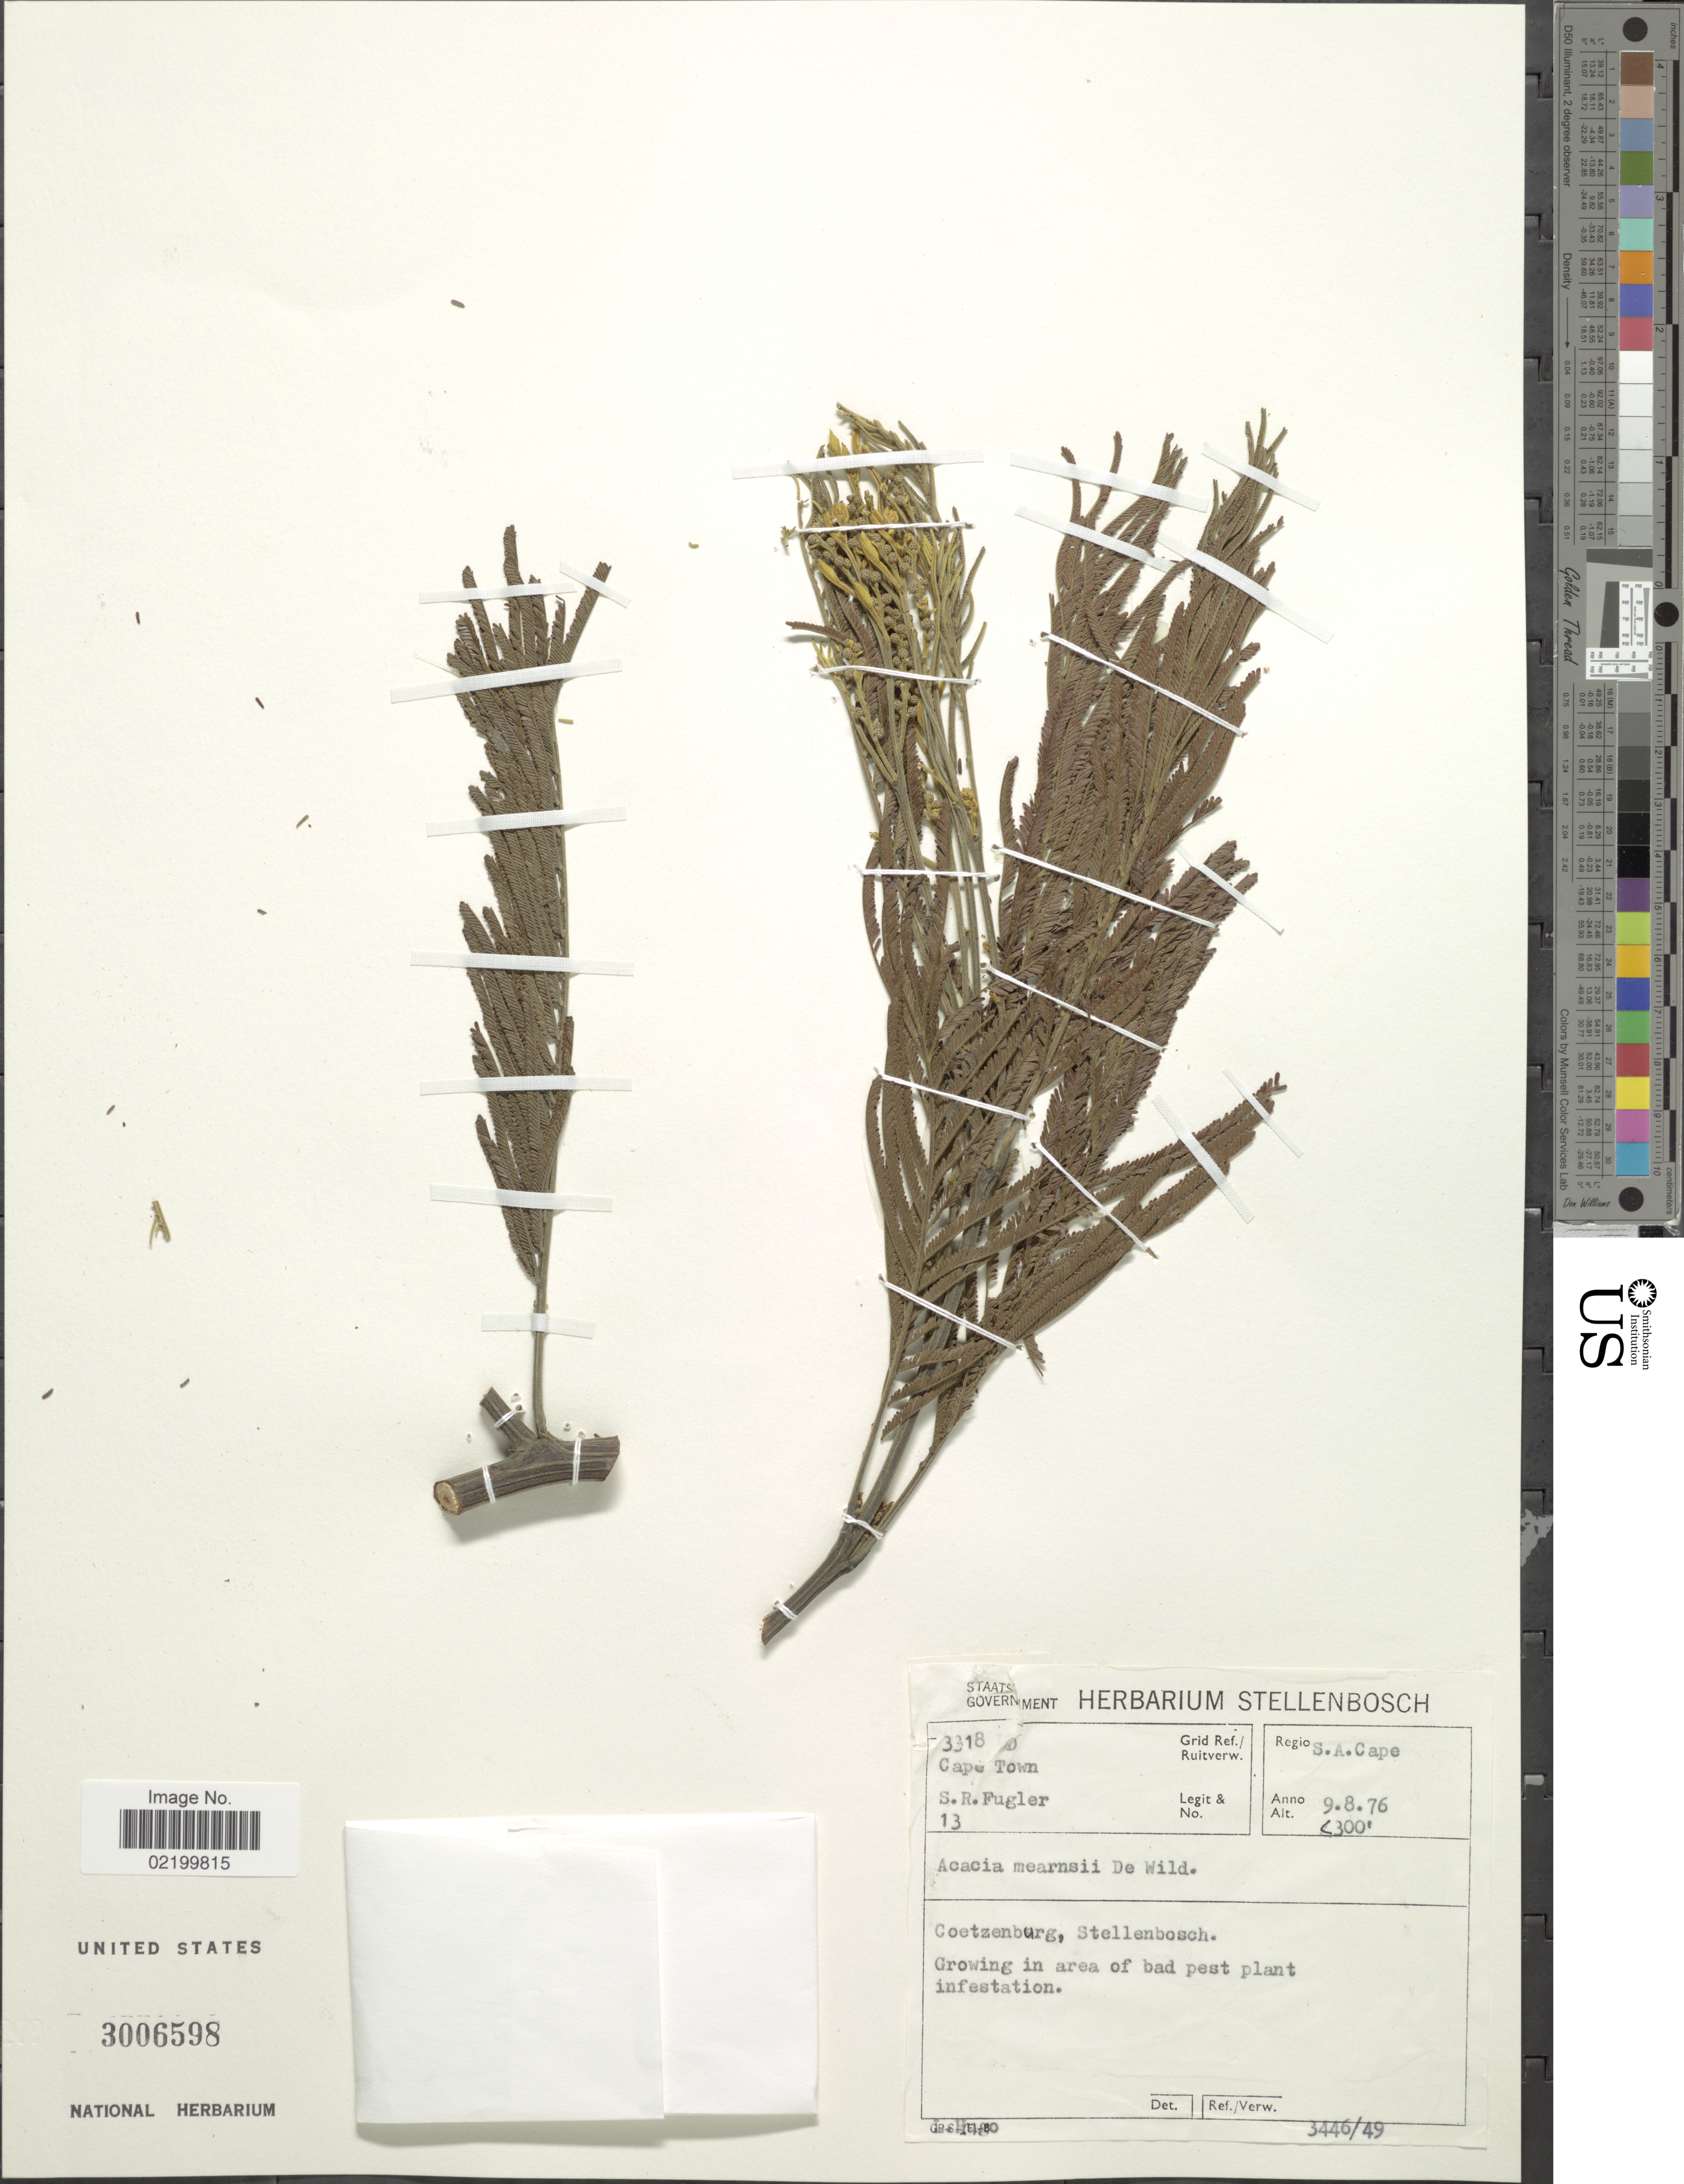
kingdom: Plantae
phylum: Tracheophyta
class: Magnoliopsida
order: Fabales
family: Fabaceae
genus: Acacia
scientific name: Acacia mearnsii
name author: De Wild.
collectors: S. Fugler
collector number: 13 / 3318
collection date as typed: Transcribed d/m/y: 9/8/76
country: South Africa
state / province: Western Cape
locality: Cape Town, S.A. Cape. Coetzenburg, Stellenbosch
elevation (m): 91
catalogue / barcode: US 3006598